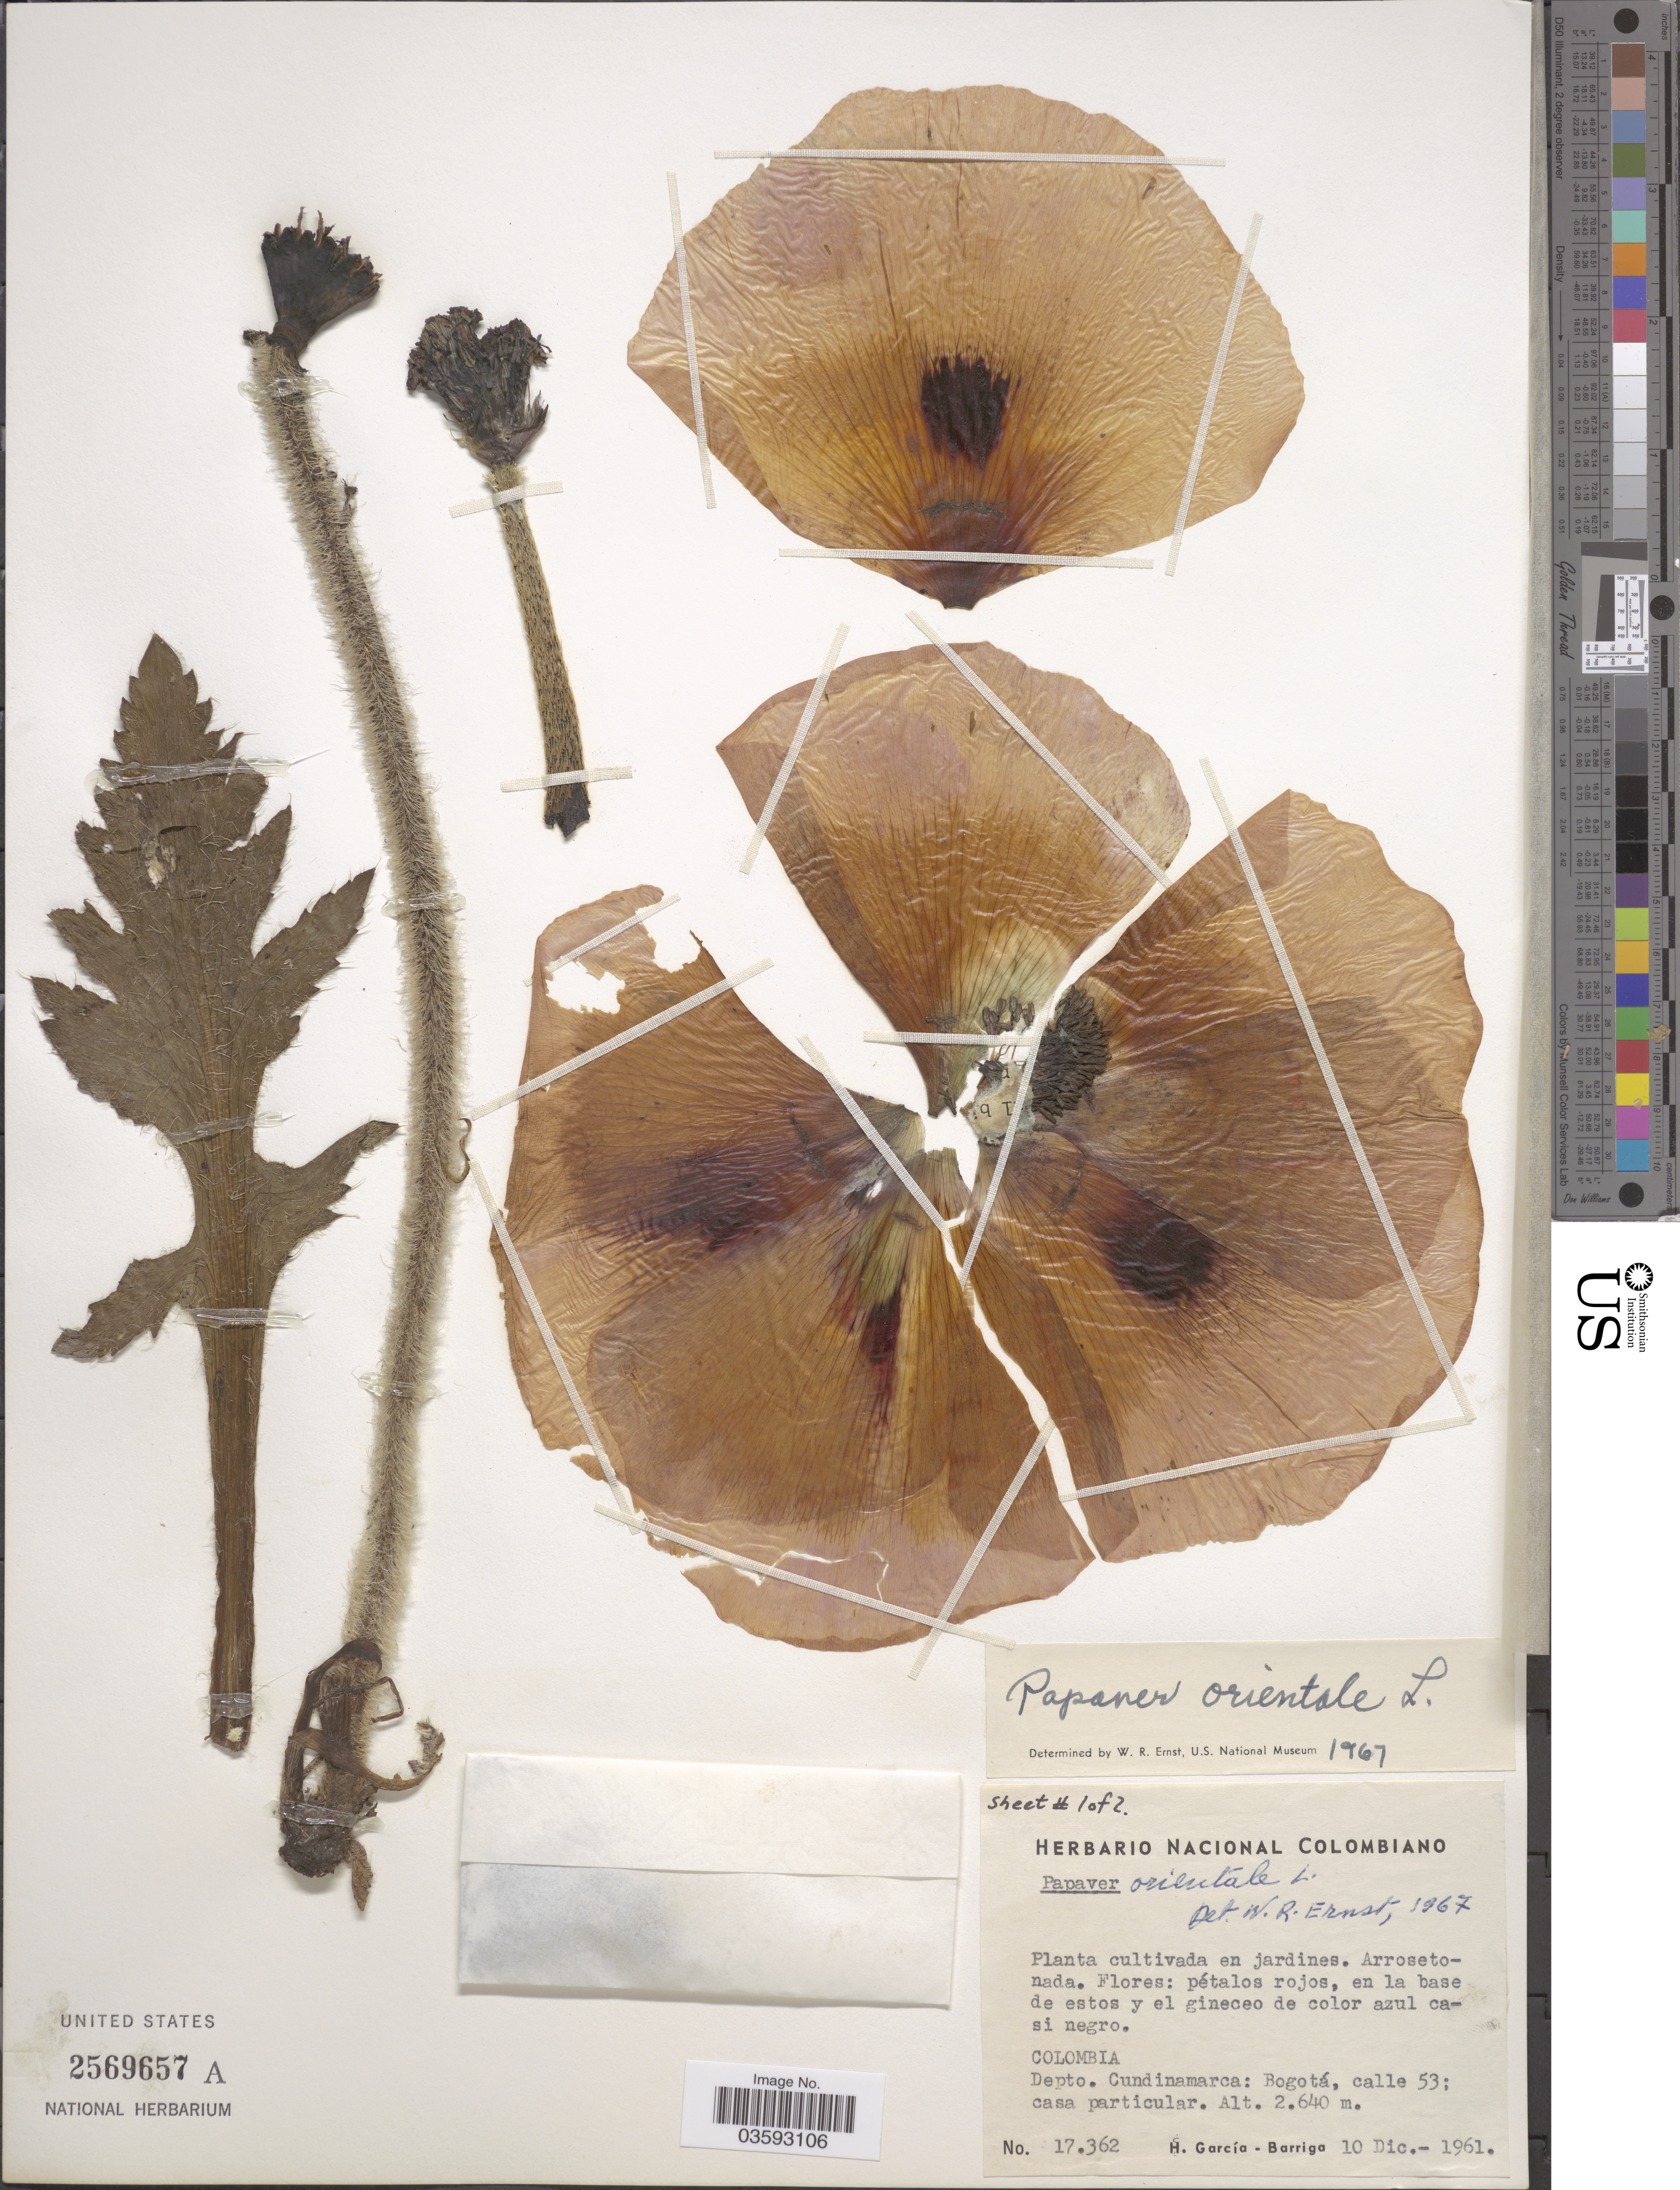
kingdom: Plantae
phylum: Tracheophyta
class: Magnoliopsida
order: Ranunculales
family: Papaveraceae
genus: Papaver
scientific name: Papaver orientale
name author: L.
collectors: H. García Barriga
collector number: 17362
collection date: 1961-12-10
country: Colombia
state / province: Cundinamarca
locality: Depto. Cundinamarca:: Bogotá, calle 53; casa particular.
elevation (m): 2640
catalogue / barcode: US 2569657A